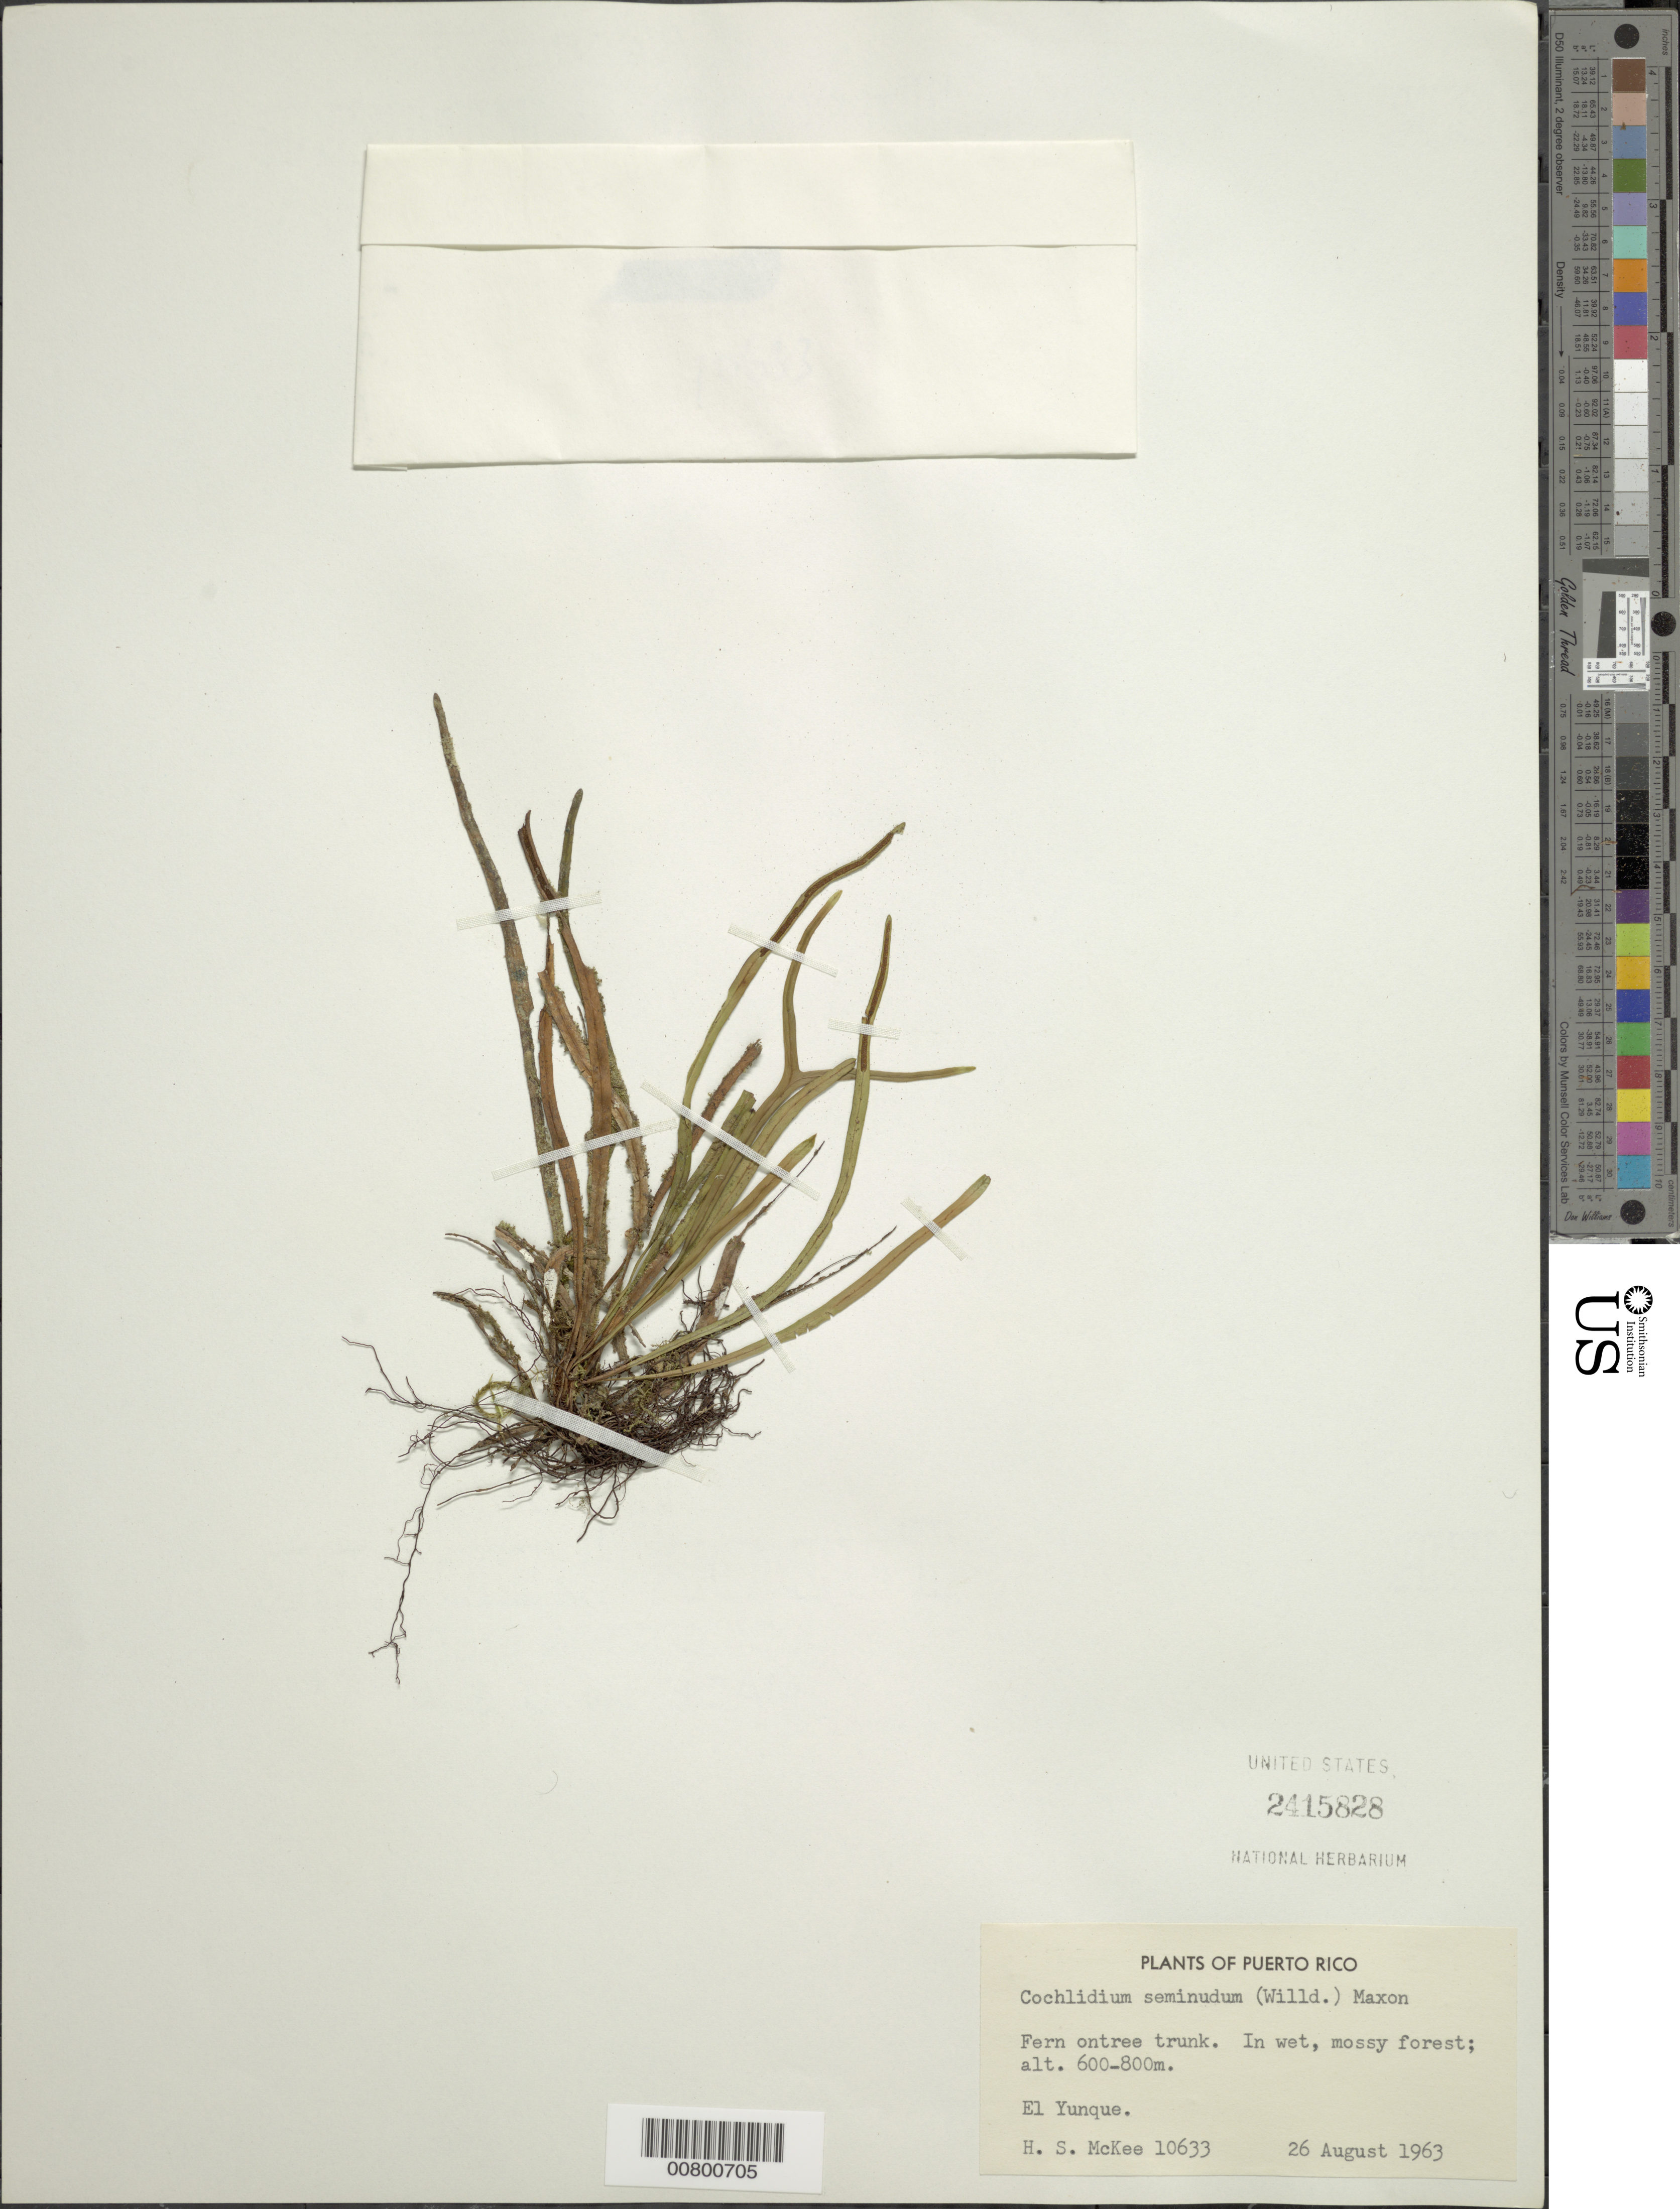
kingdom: Plantae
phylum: Tracheophyta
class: Polypodiopsida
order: Polypodiales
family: Polypodiaceae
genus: Cochlidium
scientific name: Cochlidium seminudum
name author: (Willd.) Maxon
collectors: H. S. McKee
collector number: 10633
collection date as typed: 26 Aug 1963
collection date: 1963-08-26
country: Puerto Rico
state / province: Río Grande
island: Puerto Rico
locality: El Yunque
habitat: Wet, mossy forest, on tree trunk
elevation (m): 600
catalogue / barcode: US 2415828